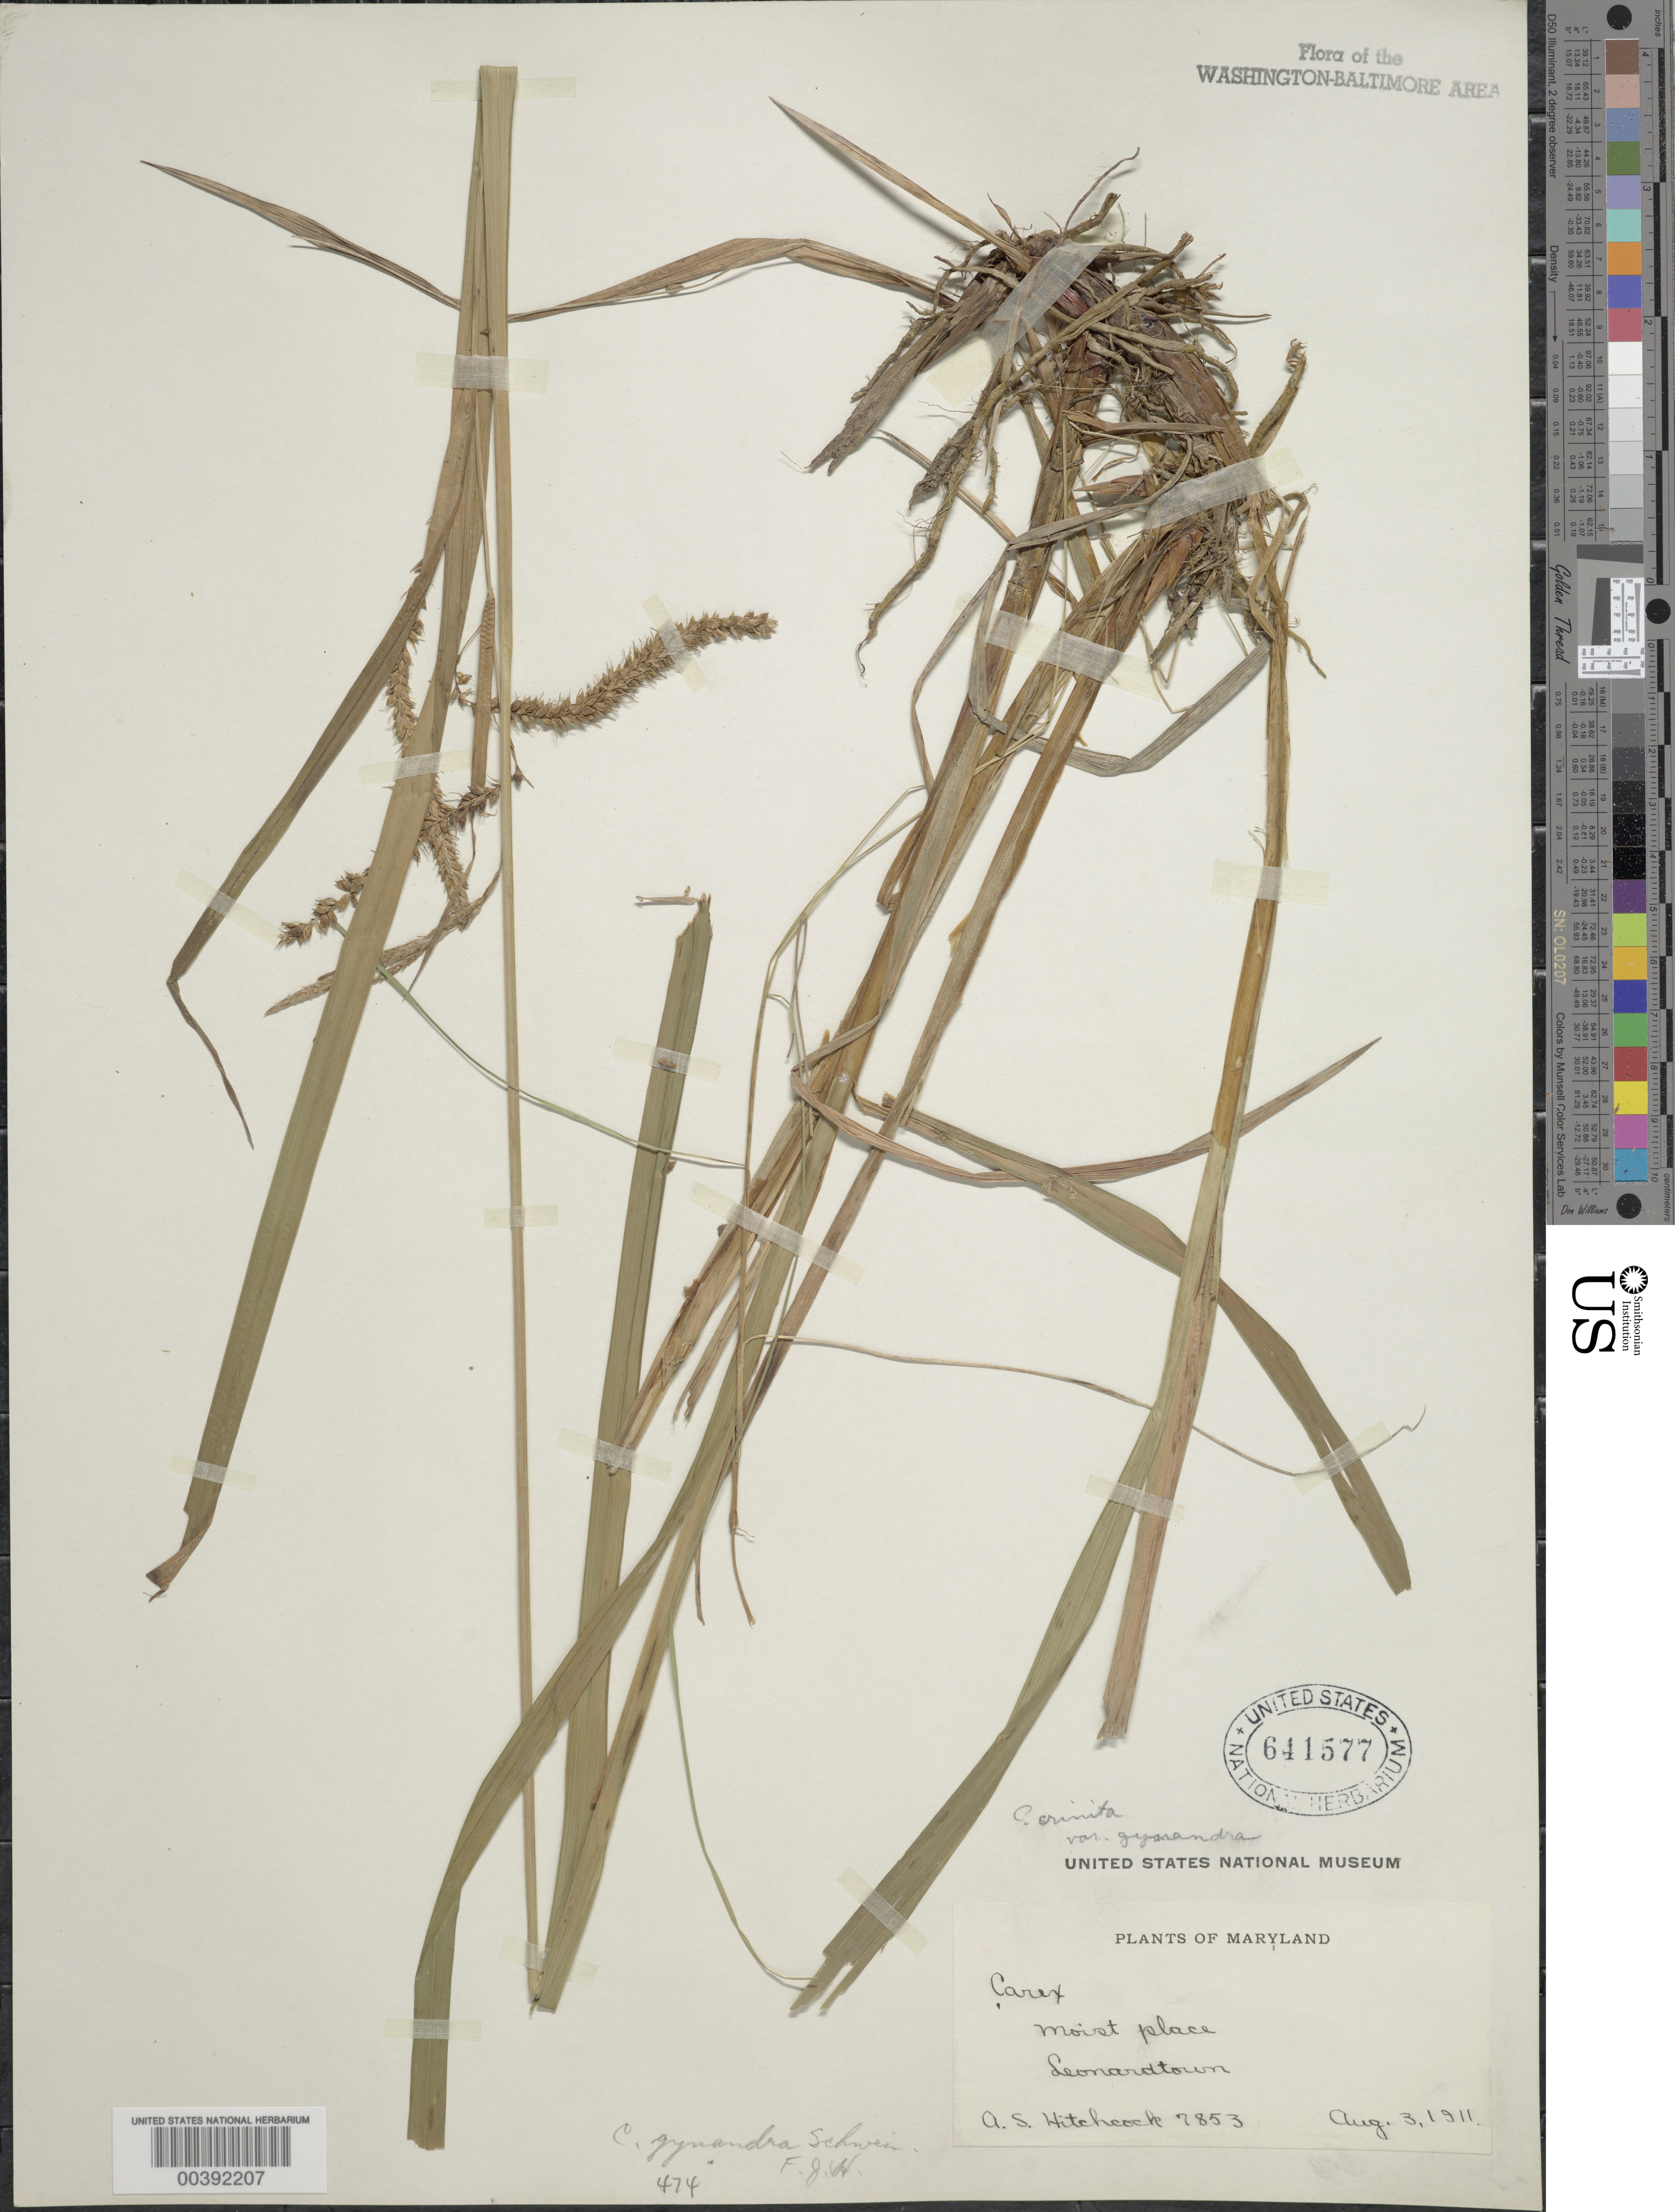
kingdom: Plantae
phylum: Tracheophyta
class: Liliopsida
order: Poales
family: Cyperaceae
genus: Carex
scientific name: Carex gynandra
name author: Schwein.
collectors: A. S. Hitchcock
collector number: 7853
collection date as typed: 03 Aug 1911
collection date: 1911-08-03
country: United States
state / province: Maryland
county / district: St. Mary's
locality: Leonardtown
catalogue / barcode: US 641577